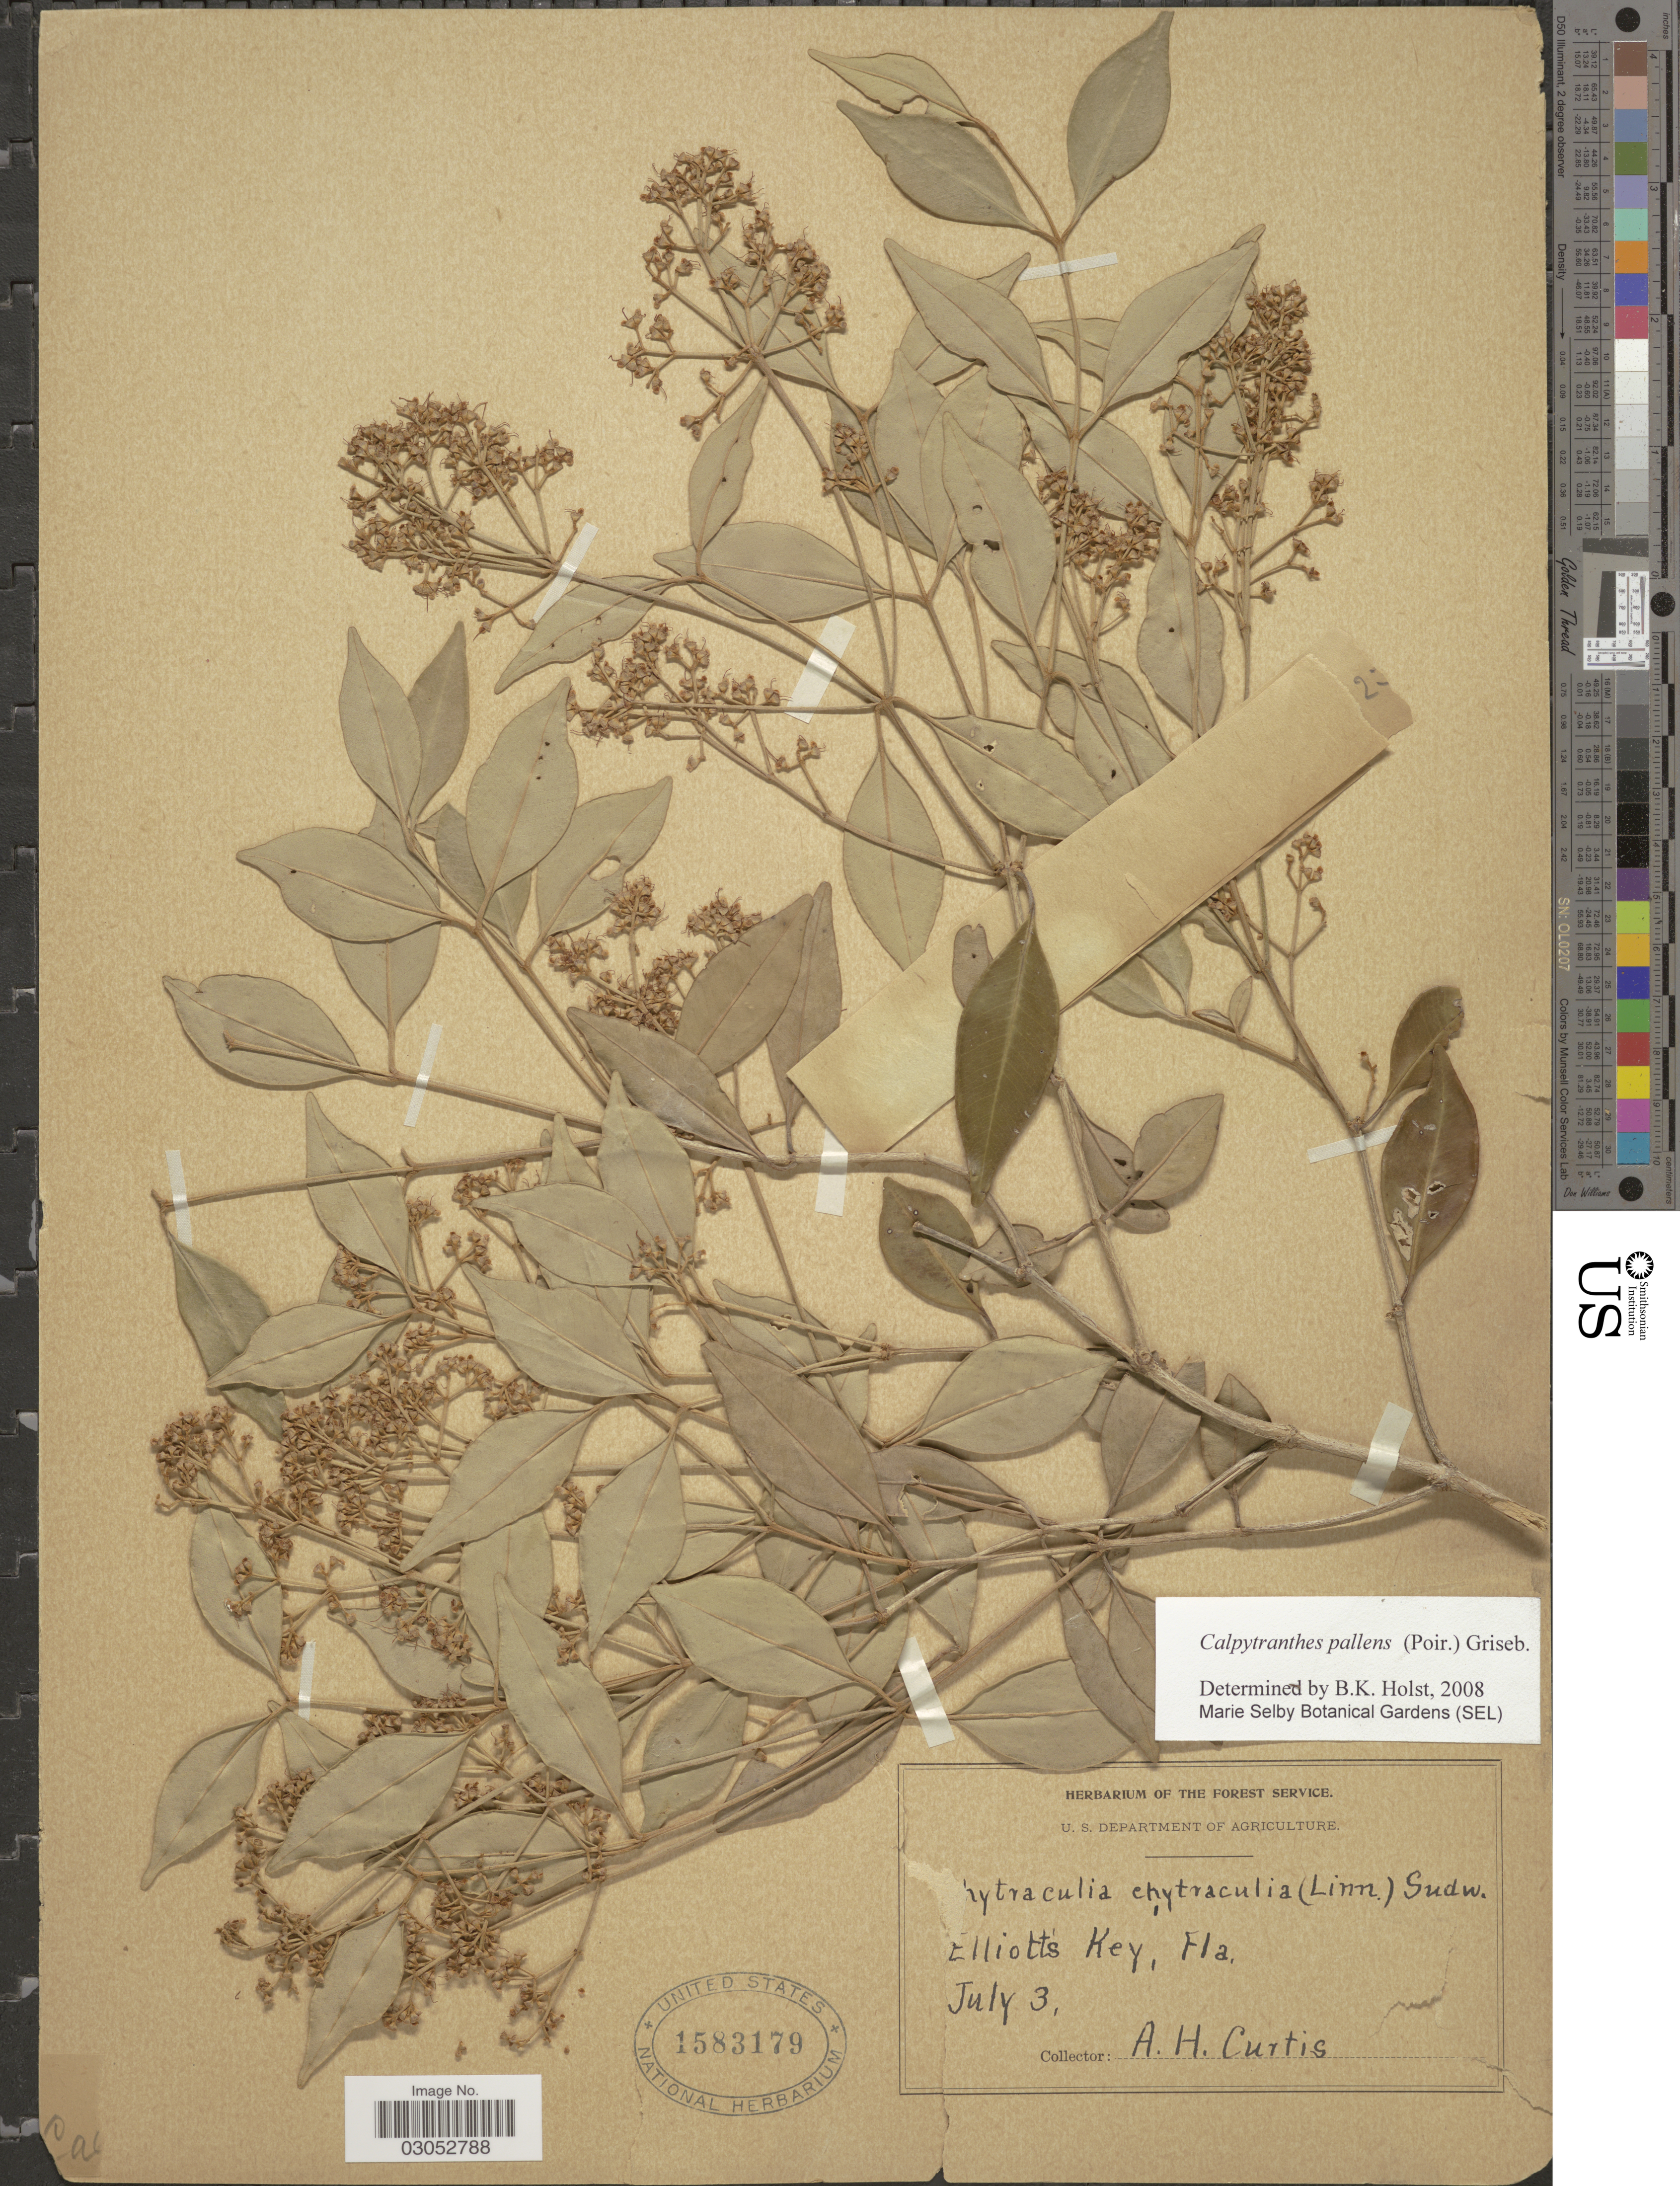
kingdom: Plantae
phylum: Tracheophyta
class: Magnoliopsida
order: Myrtales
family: Myrtaceae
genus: Myrcia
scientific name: Myrcia neopallens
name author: A.R. Lourenço & E. Lucas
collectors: A. Curtis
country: United States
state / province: Florida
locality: Elliott's Key.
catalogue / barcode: US 1583179